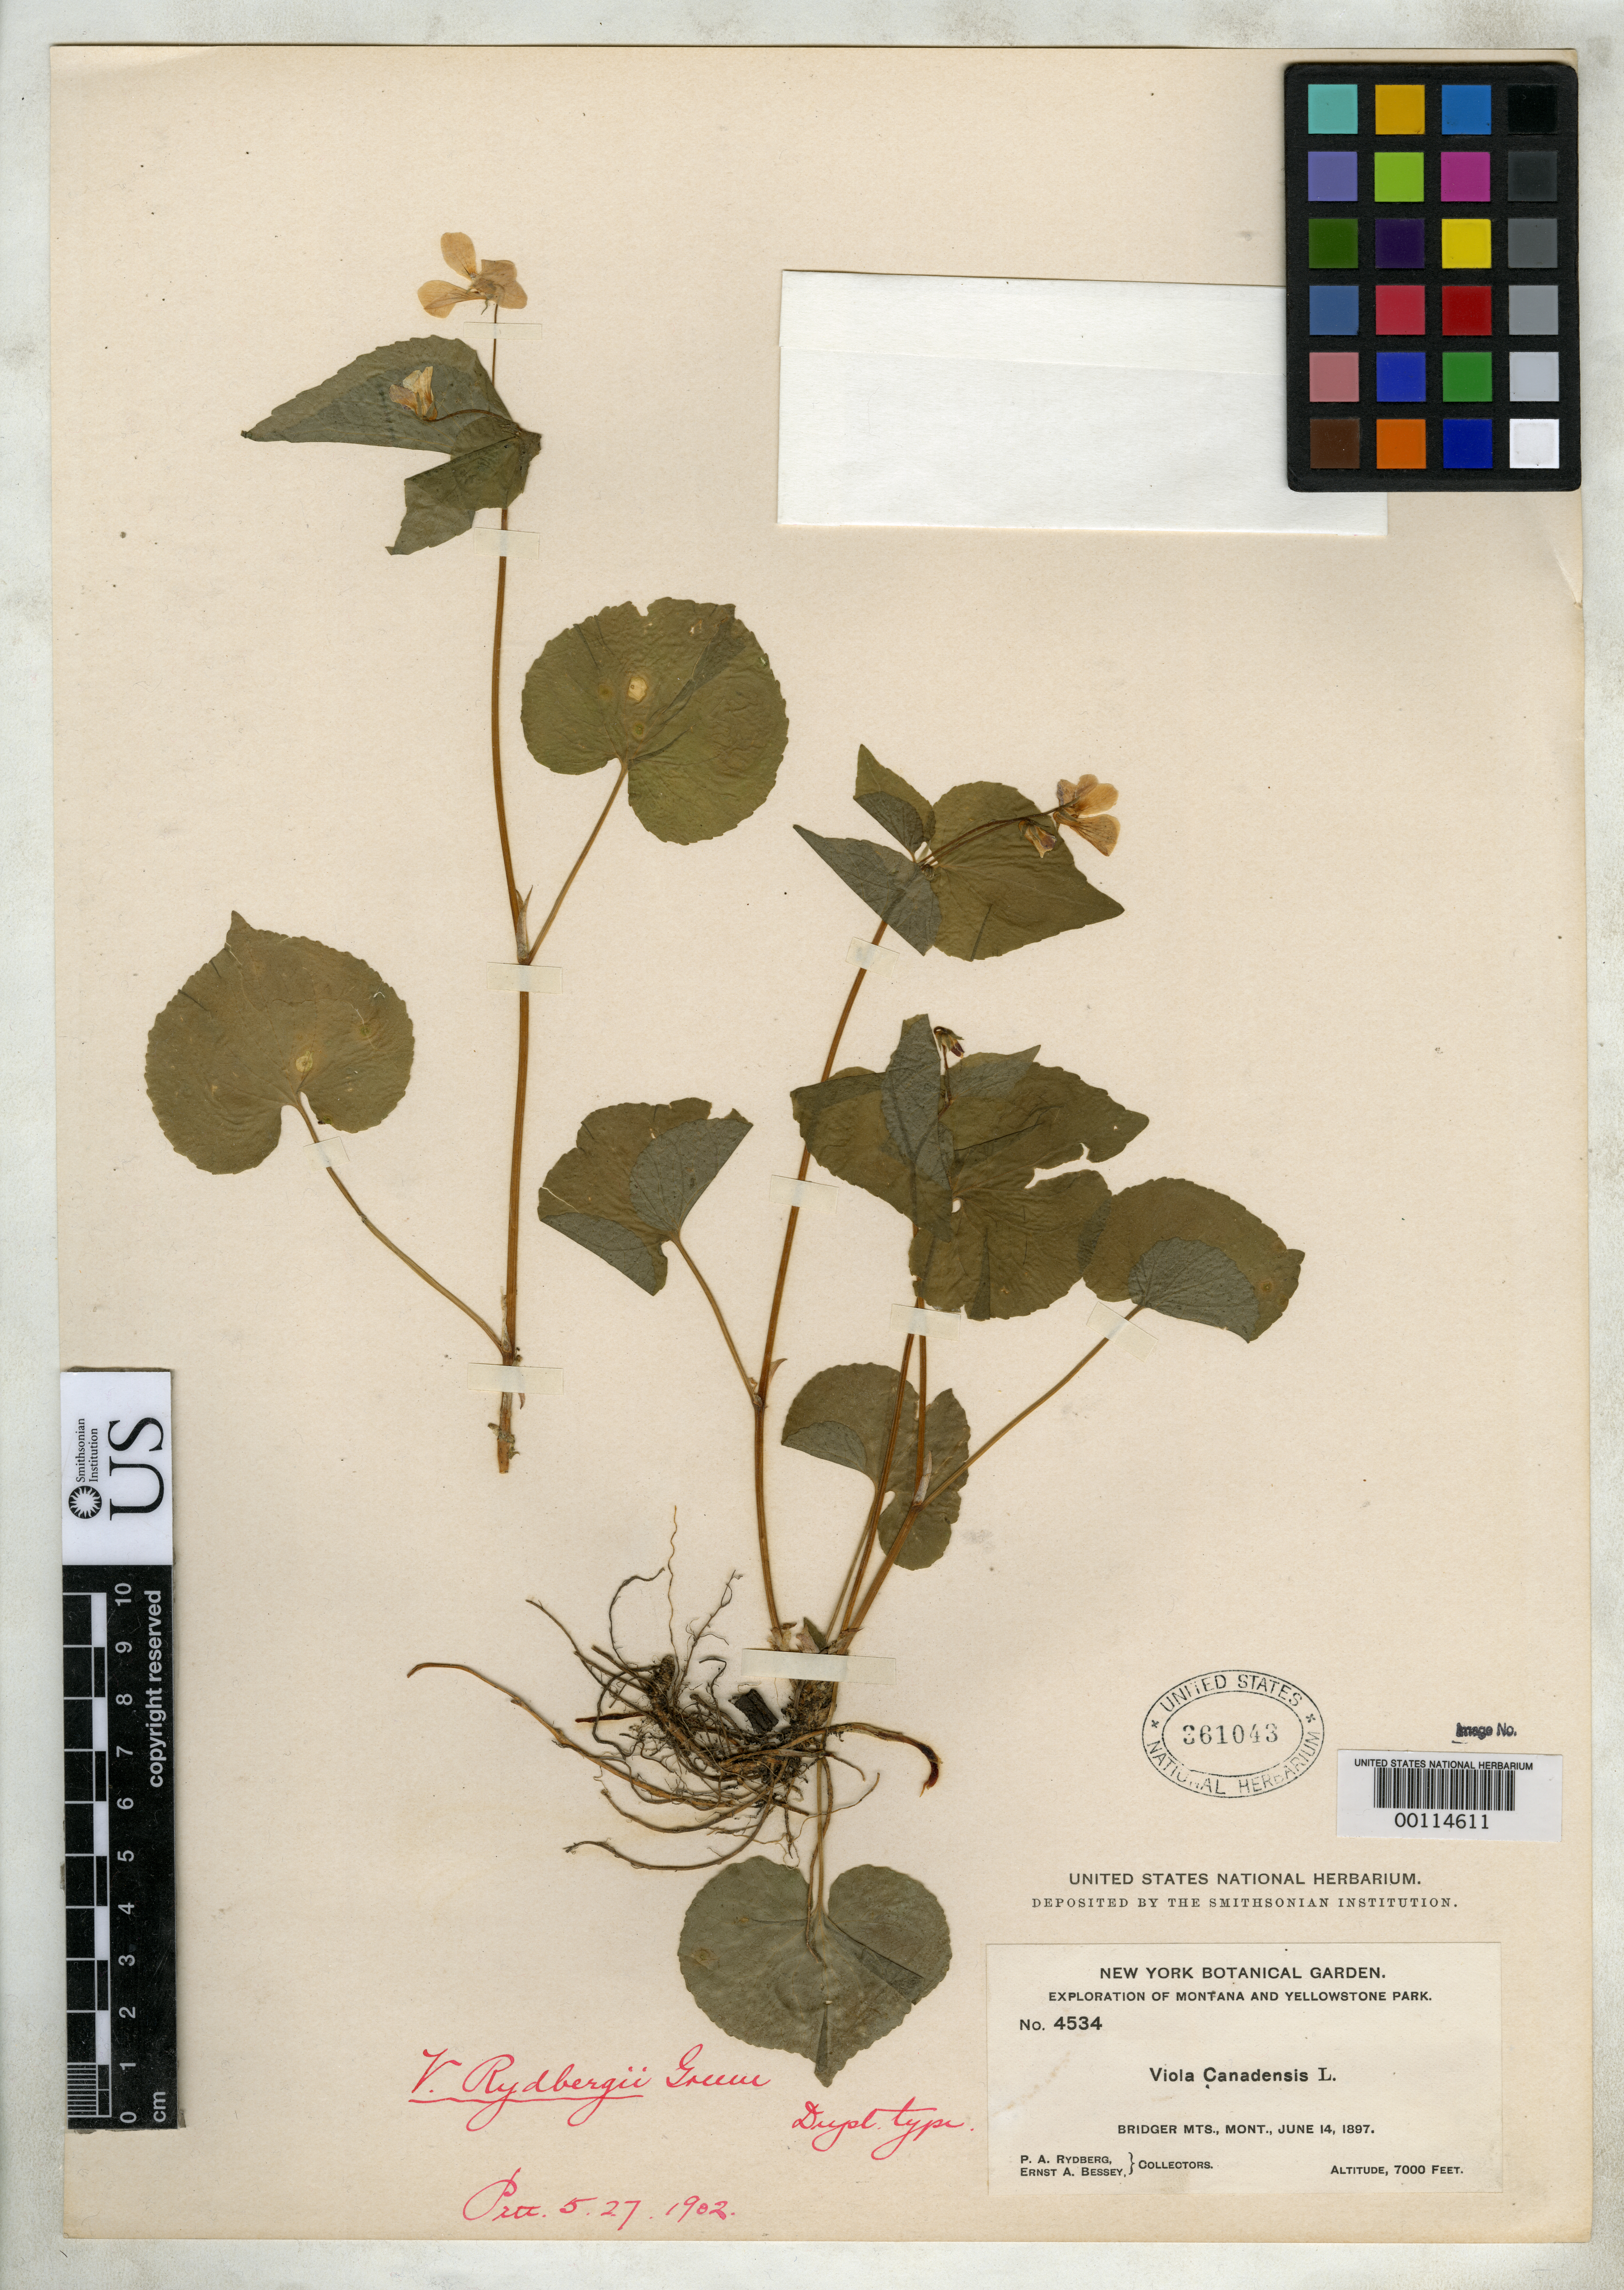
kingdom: Plantae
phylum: Tracheophyta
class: Magnoliopsida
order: Malpighiales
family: Violaceae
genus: Viola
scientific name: Viola rydbergii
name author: Greene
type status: Syntype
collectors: P. A. Rydberg & E. Bessey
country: United States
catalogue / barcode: US 361043